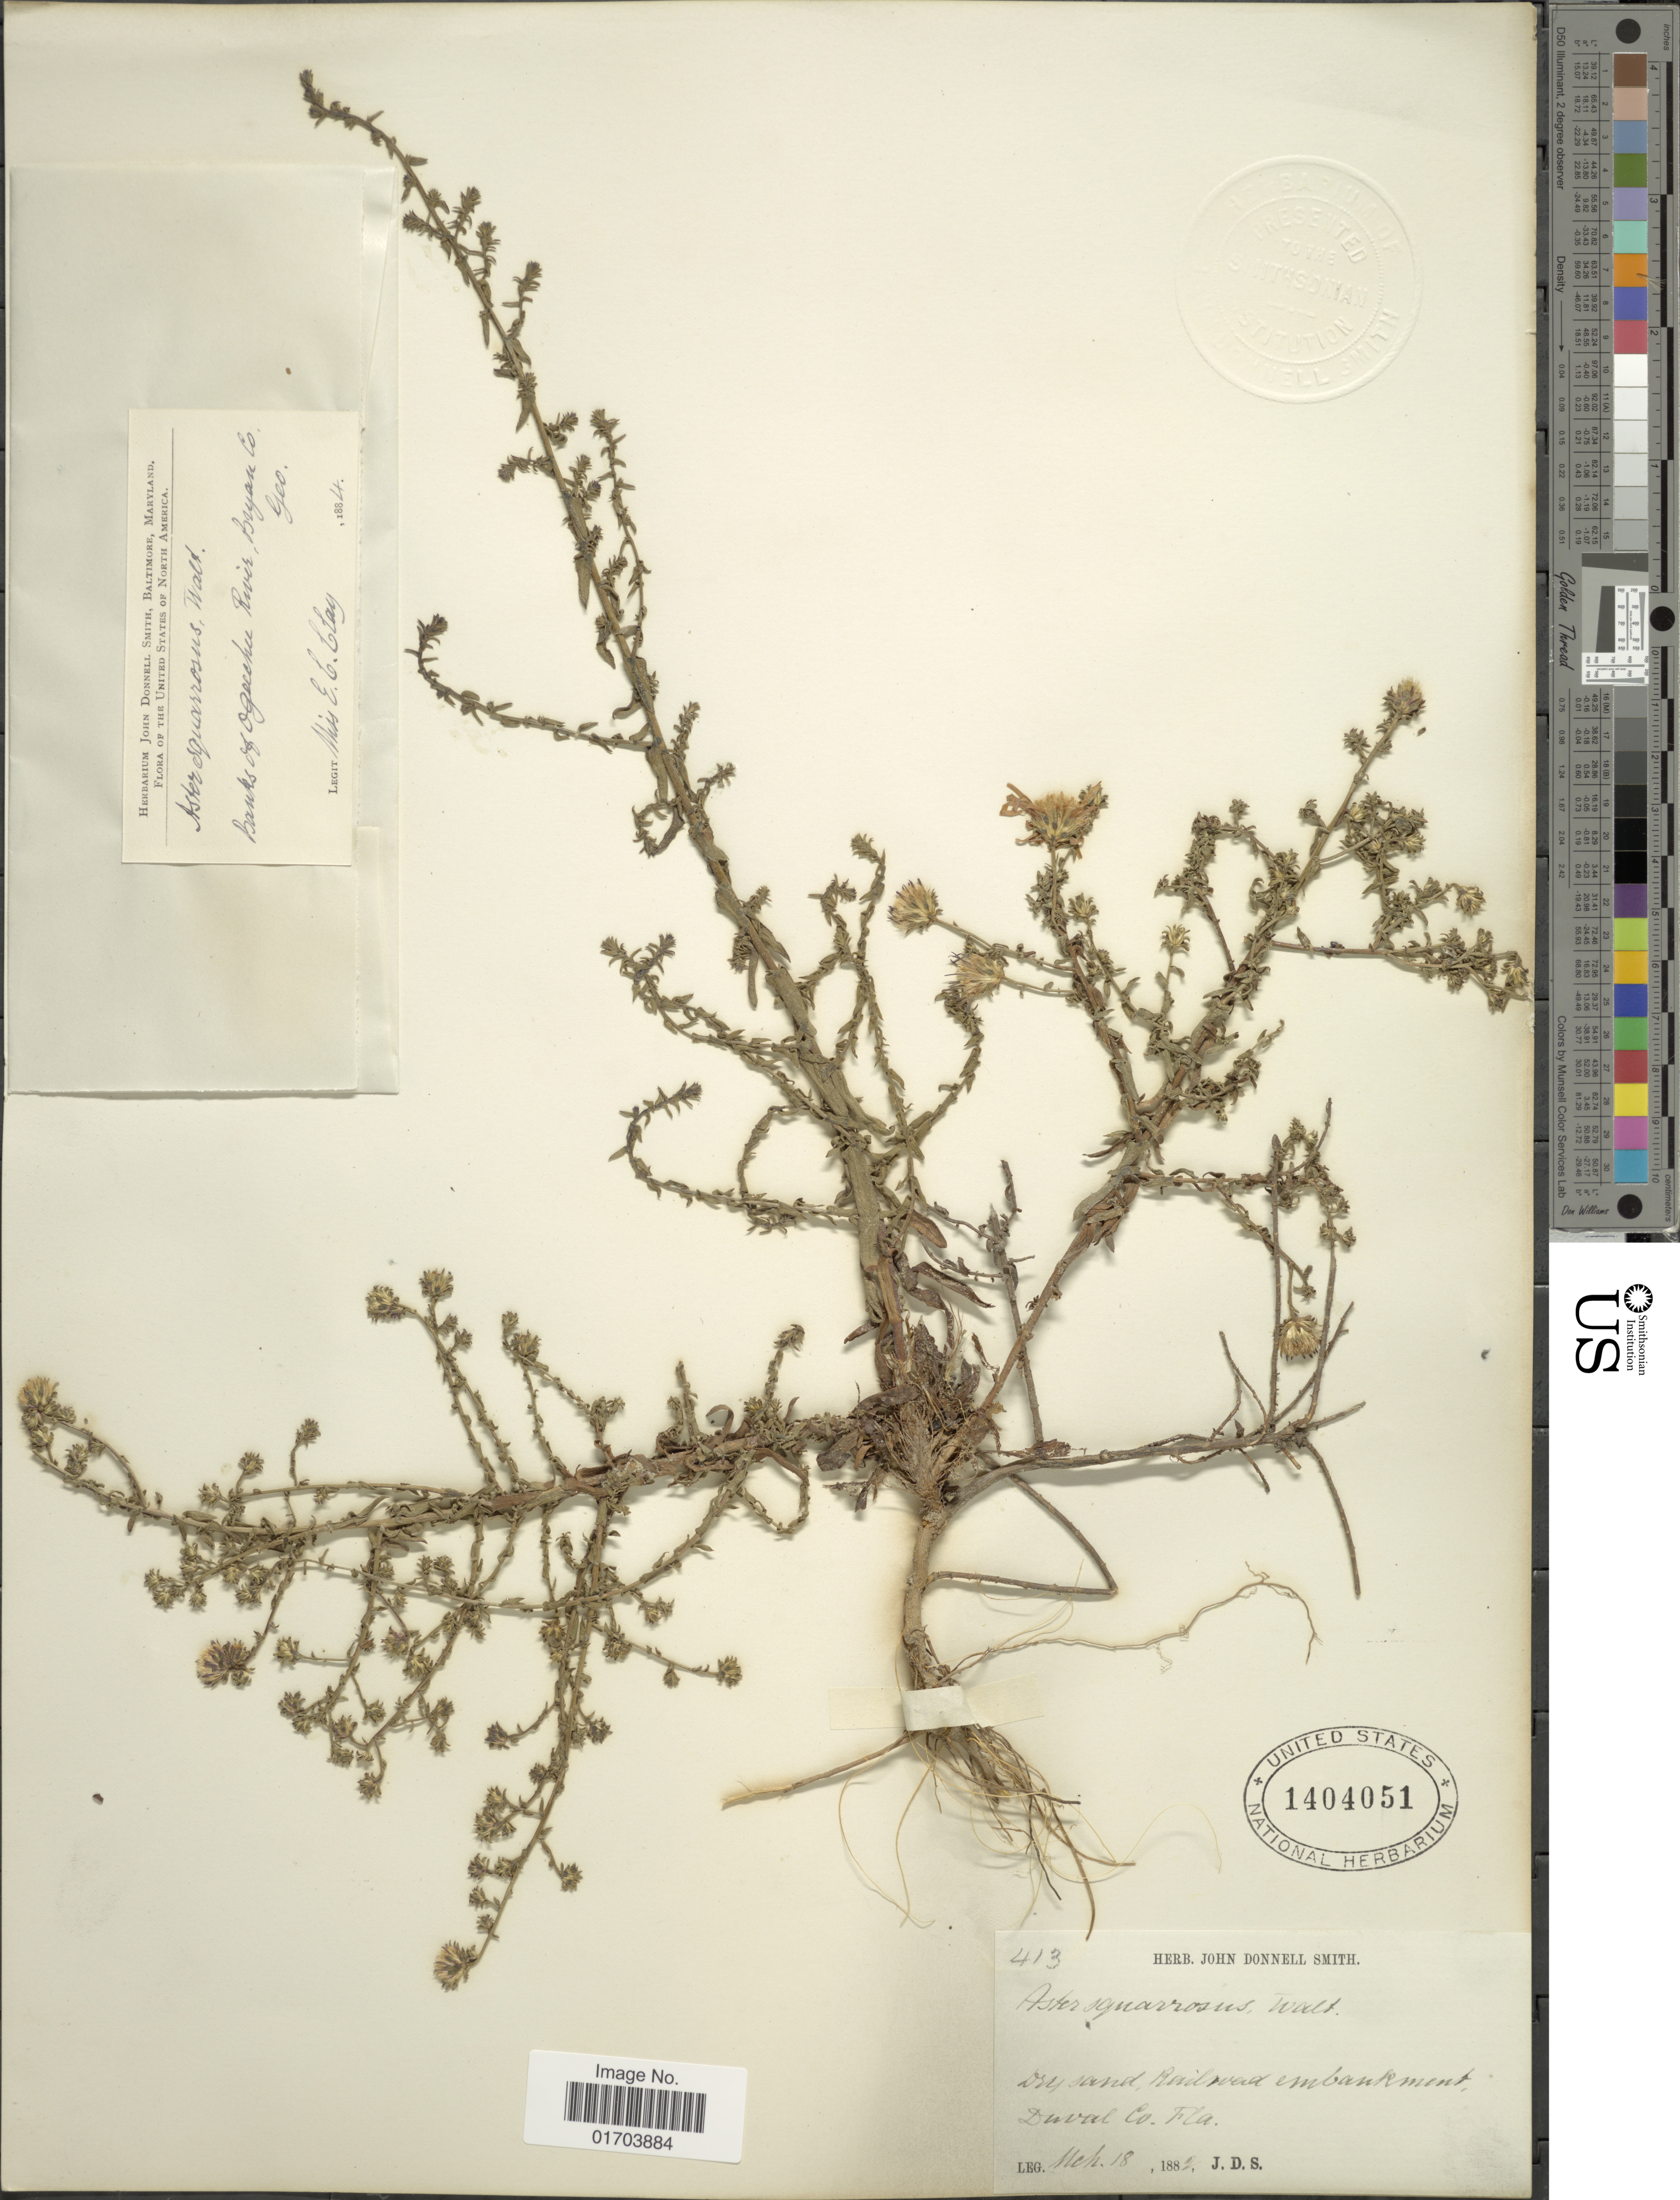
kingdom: Plantae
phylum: Tracheophyta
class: Magnoliopsida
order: Asterales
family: Asteraceae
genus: Symphyotrichum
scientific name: Symphyotrichum walteri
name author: (Alexander) G.L. Nesom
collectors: E. Clay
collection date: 1884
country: United States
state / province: Georgia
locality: Banks of Ogeechu River, Bryan Co, United States of North America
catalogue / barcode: US 1404051-2